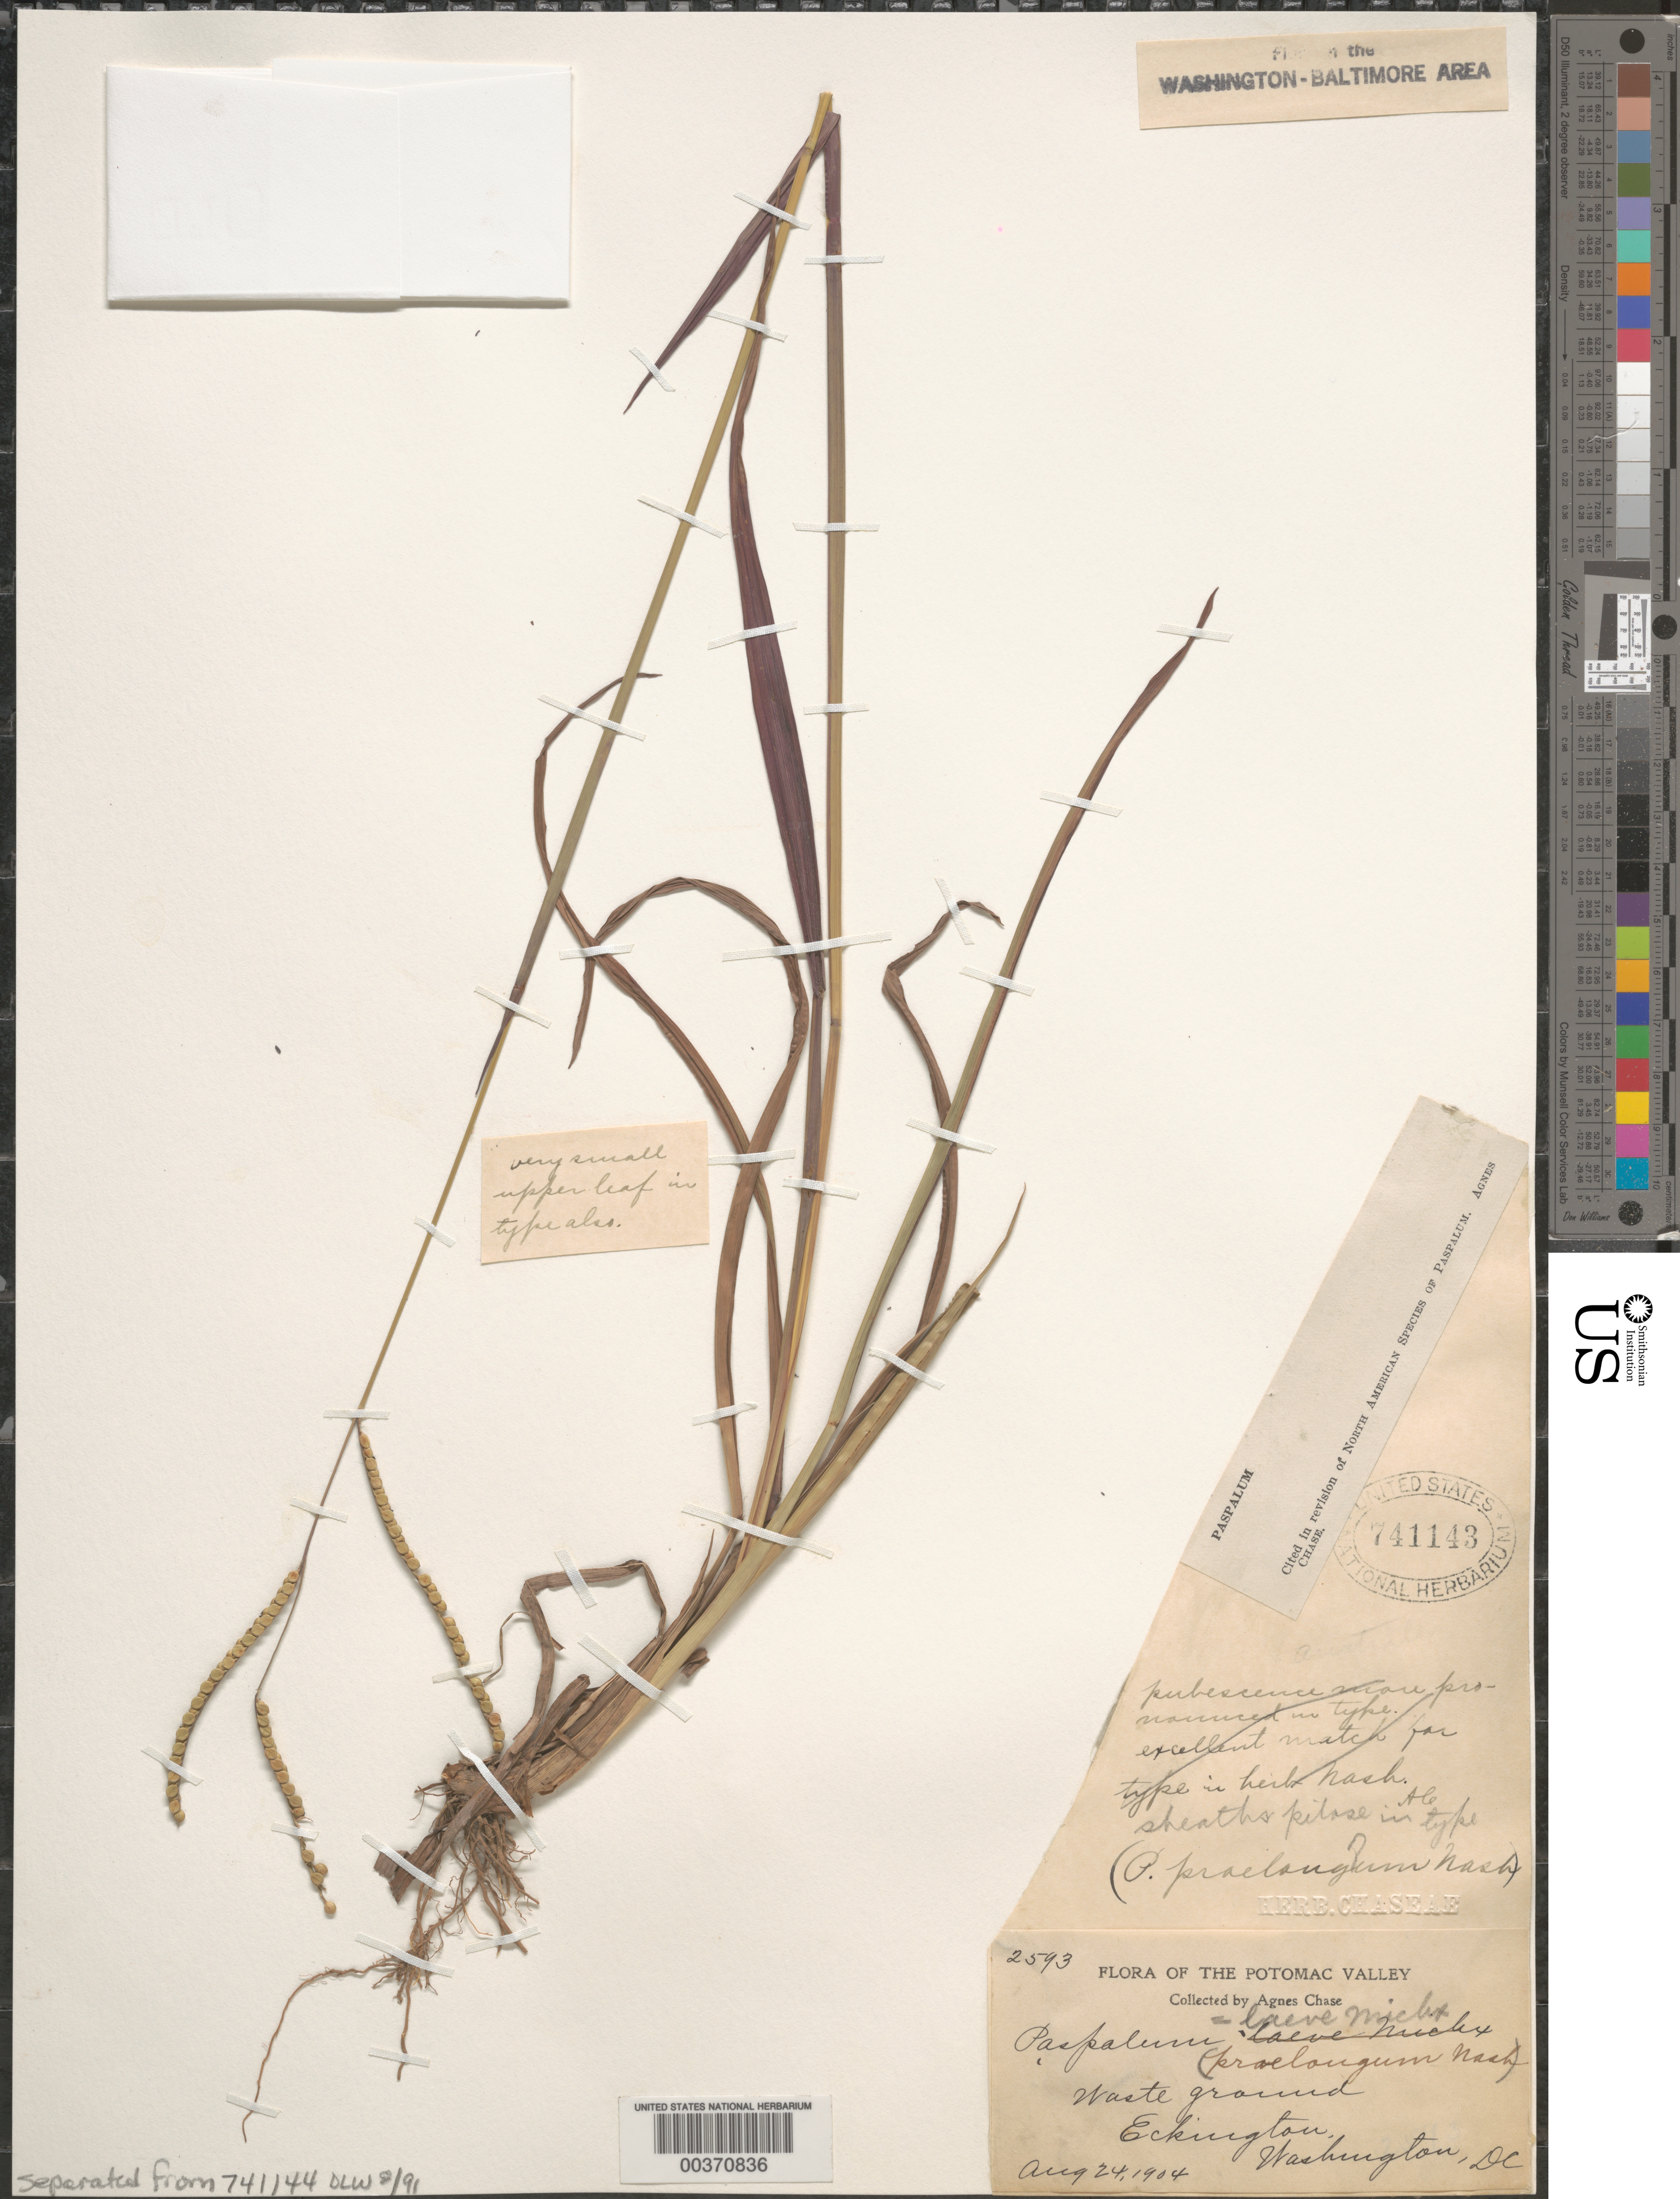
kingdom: Plantae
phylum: Tracheophyta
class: Liliopsida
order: Poales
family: Poaceae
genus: Paspalum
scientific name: Paspalum laeve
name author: Michx.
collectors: A. Chase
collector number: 2593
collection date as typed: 24 Aug 1904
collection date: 1904-08-24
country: United States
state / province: District of Columbia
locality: Washington DC, Eckington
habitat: Waste ground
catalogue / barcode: US 741143